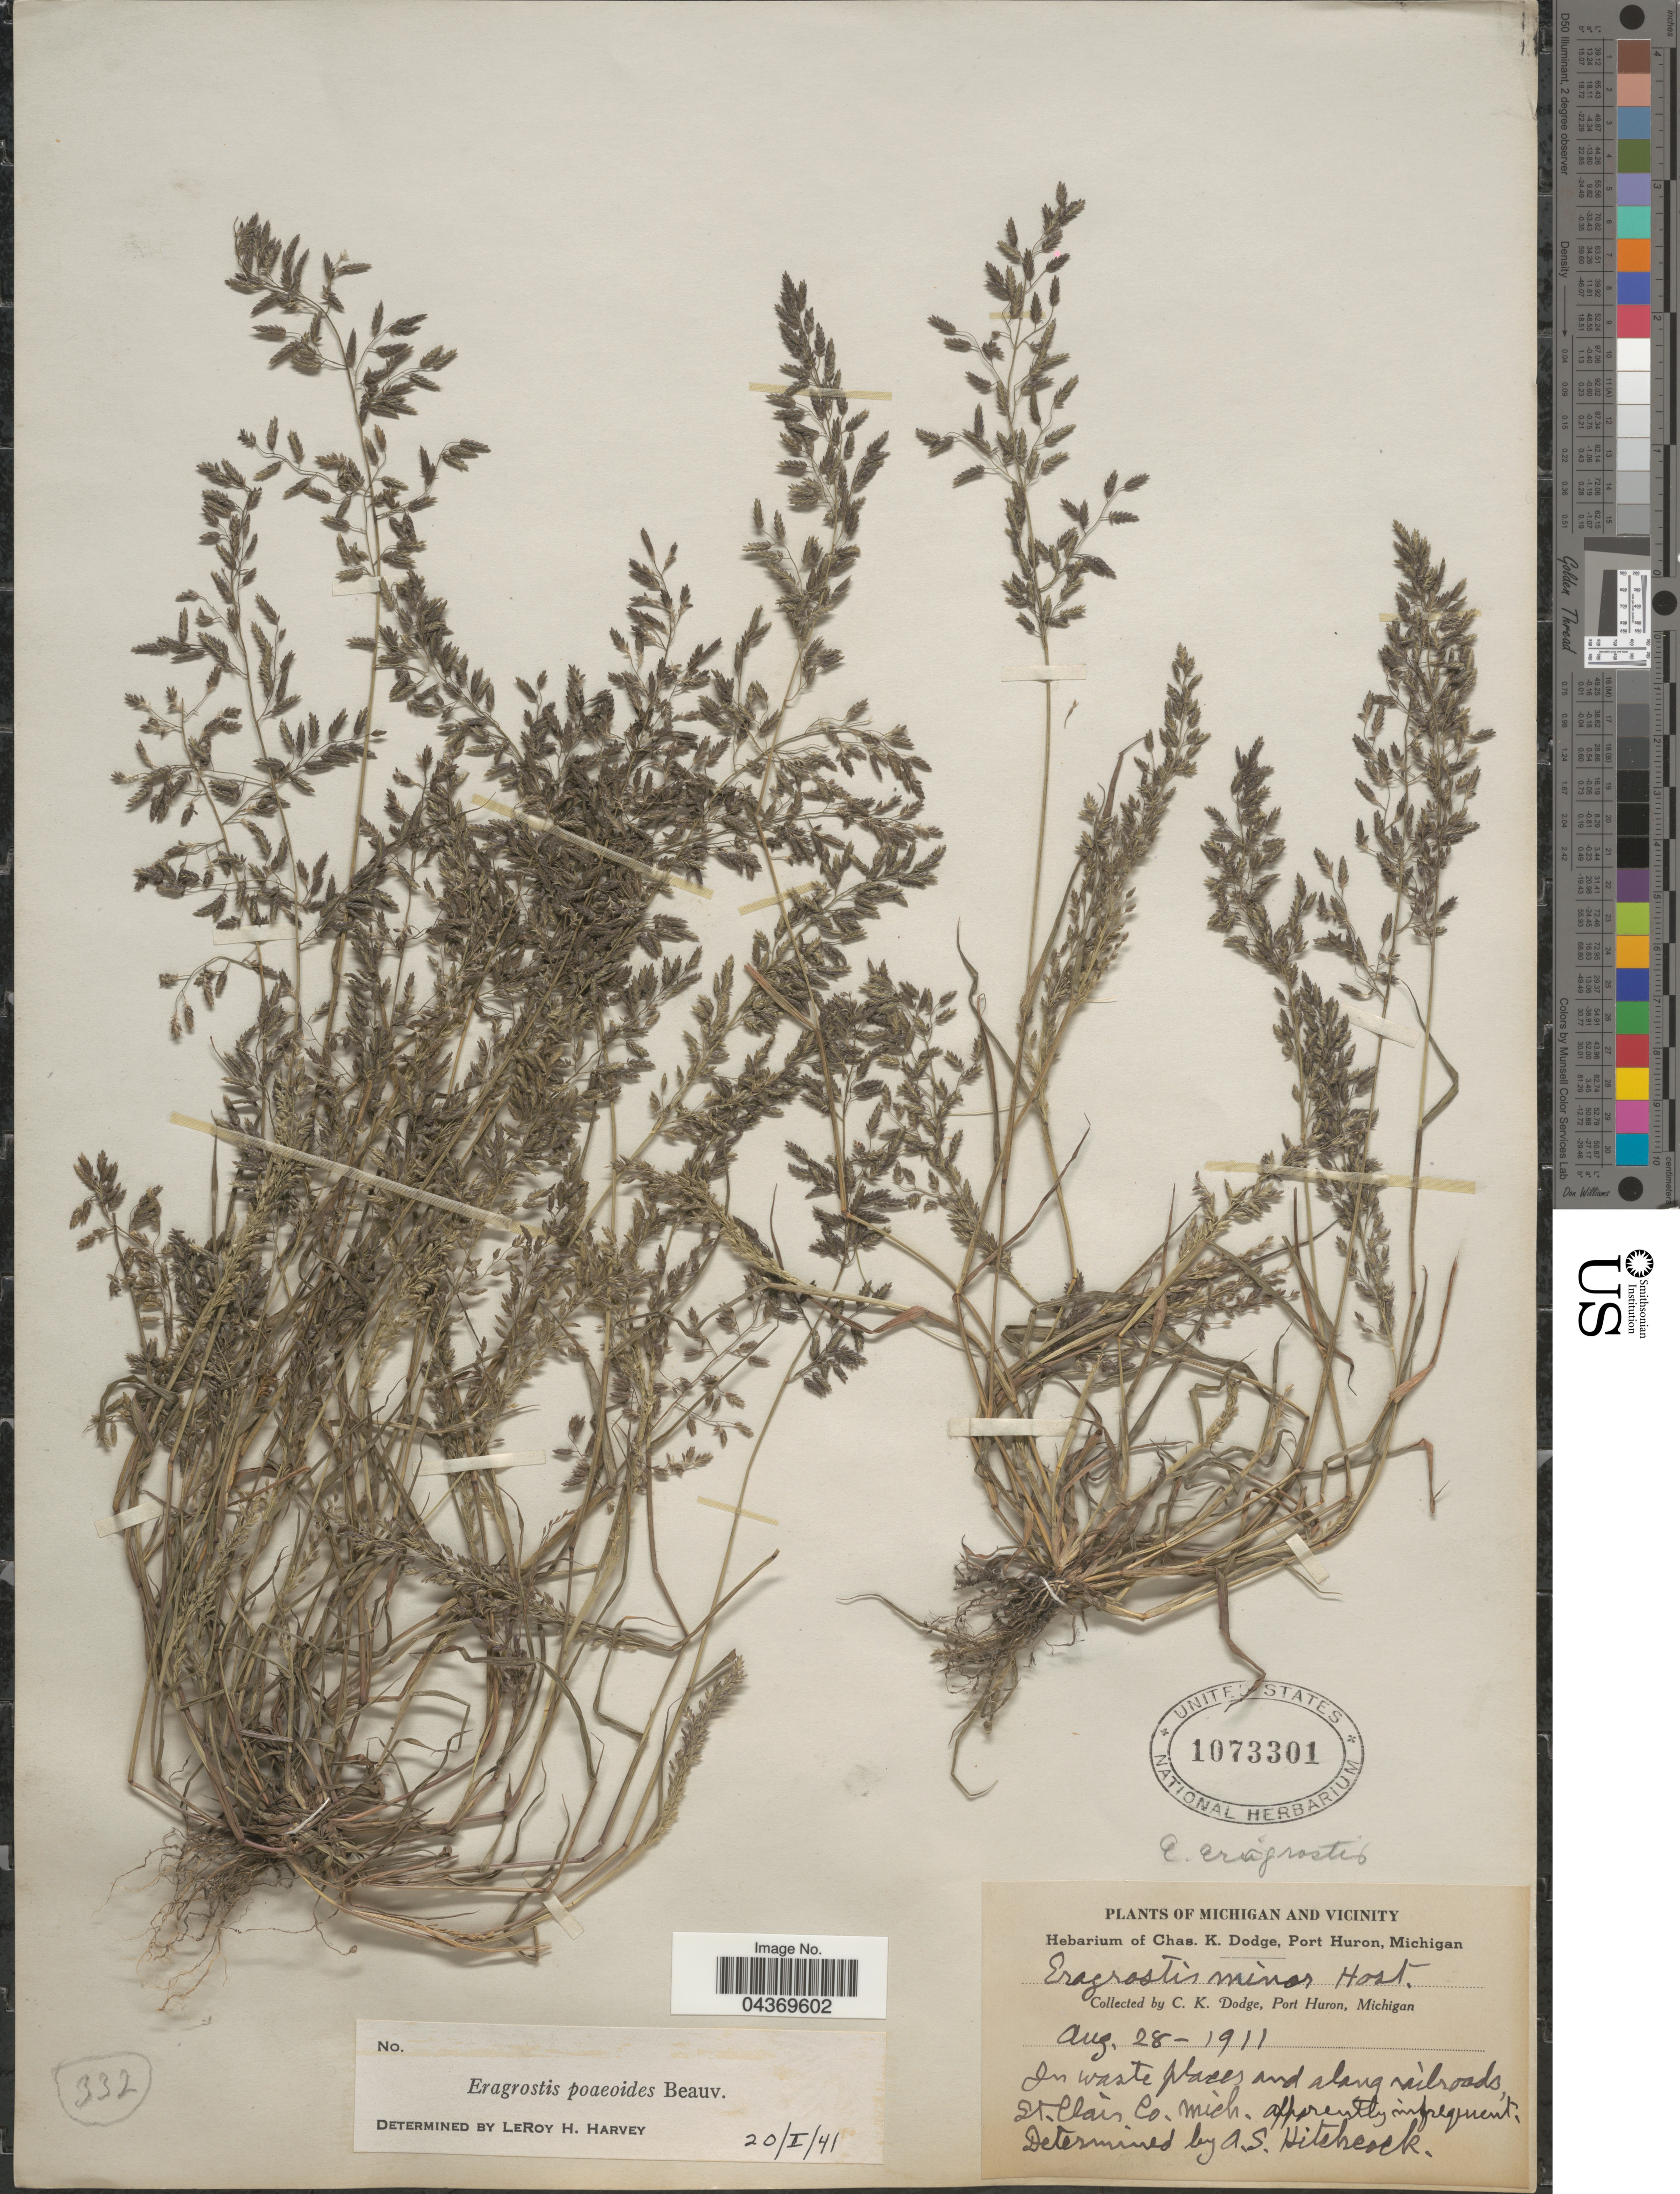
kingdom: Plantae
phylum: Tracheophyta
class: Liliopsida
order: Poales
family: Poaceae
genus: Eragrostis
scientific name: Eragrostis minor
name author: Host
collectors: C. K. Dodge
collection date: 1911-08-28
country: United States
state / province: Michigan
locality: Michigan and vicinity. St.Clair Co.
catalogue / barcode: US 1073301